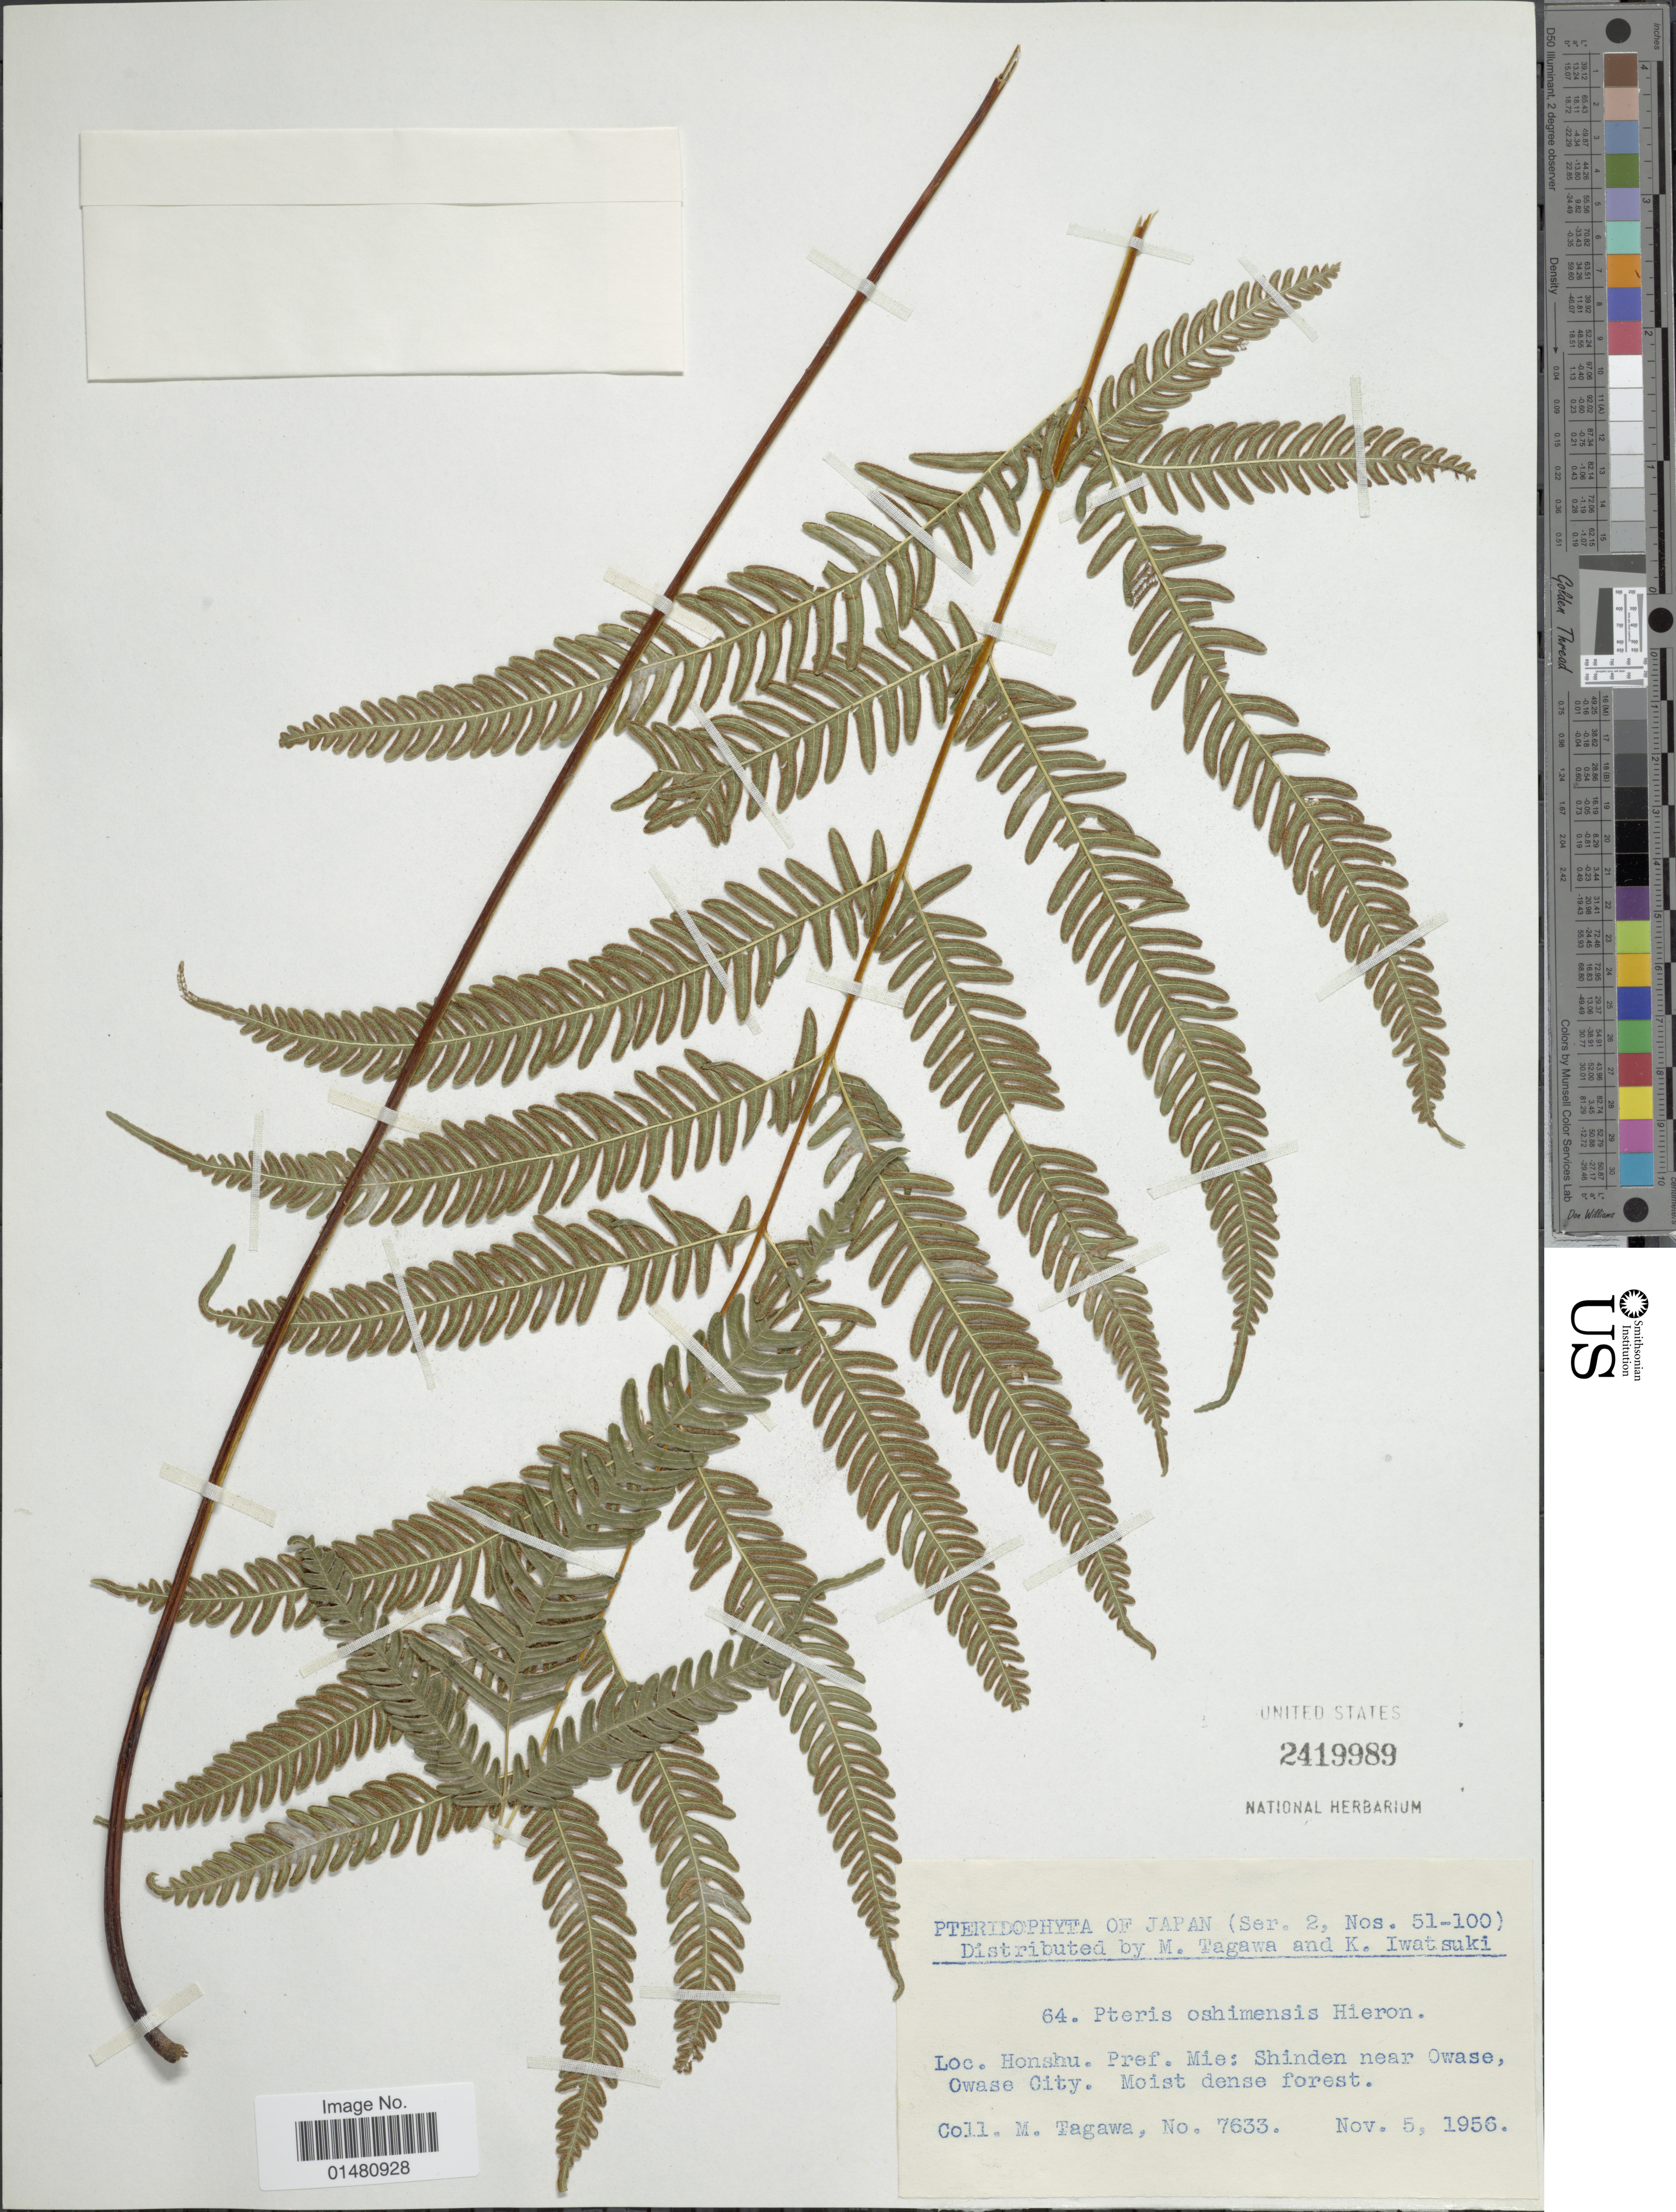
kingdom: Plantae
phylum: Tracheophyta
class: Polypodiopsida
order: Polypodiales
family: Pteridaceae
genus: Pteris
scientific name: Pteris oshimensis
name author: Hieron.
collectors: M. Tagawa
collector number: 7633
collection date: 1956-11-05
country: Japan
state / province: Mie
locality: Honshu Pref MIe: Shinden near Owase, Owase City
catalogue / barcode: US 2419989